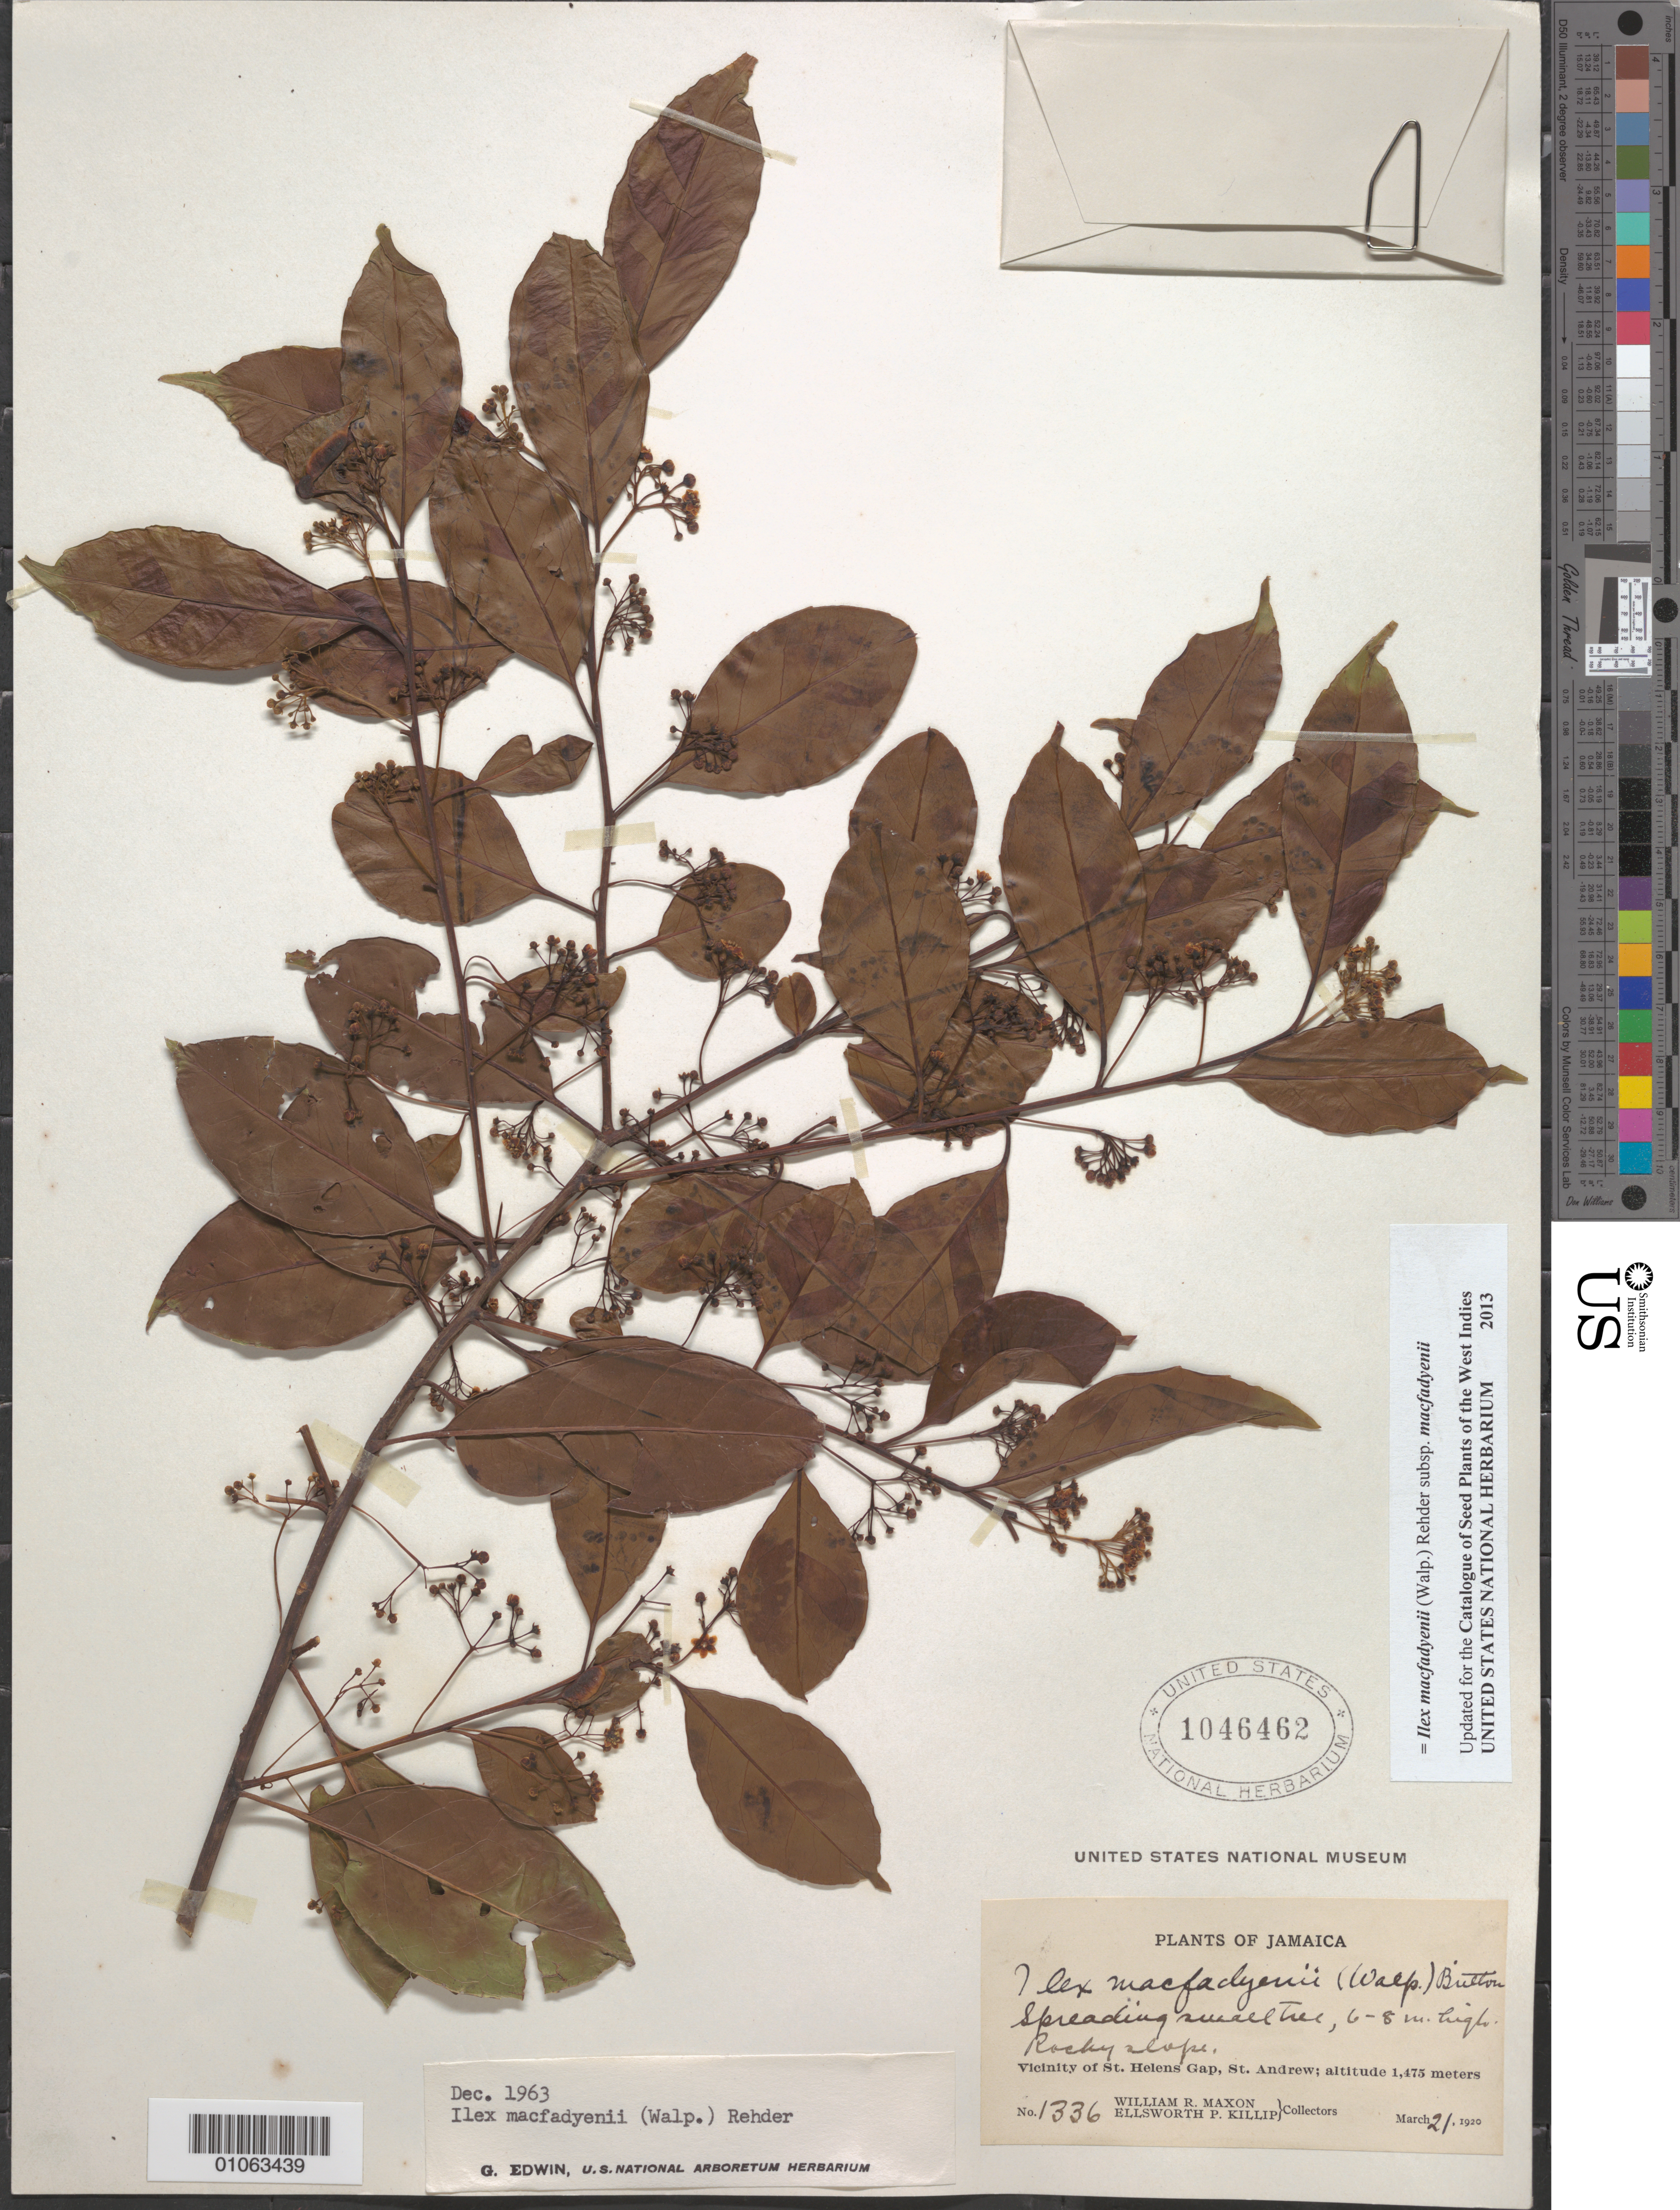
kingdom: Plantae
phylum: Tracheophyta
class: Magnoliopsida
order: Aquifoliales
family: Aquifoliaceae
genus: Ilex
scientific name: Ilex macfadyenii subsp. macfadyenii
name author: (Walp.) Rehder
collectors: W. R. Maxon & E. P. Killip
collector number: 1336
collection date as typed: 21 Mar 1920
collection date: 1920-03-21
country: Jamaica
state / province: Saint Andrew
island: Jamaica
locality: Vicinity of St. Helens Gap.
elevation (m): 1475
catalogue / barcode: US 1046462